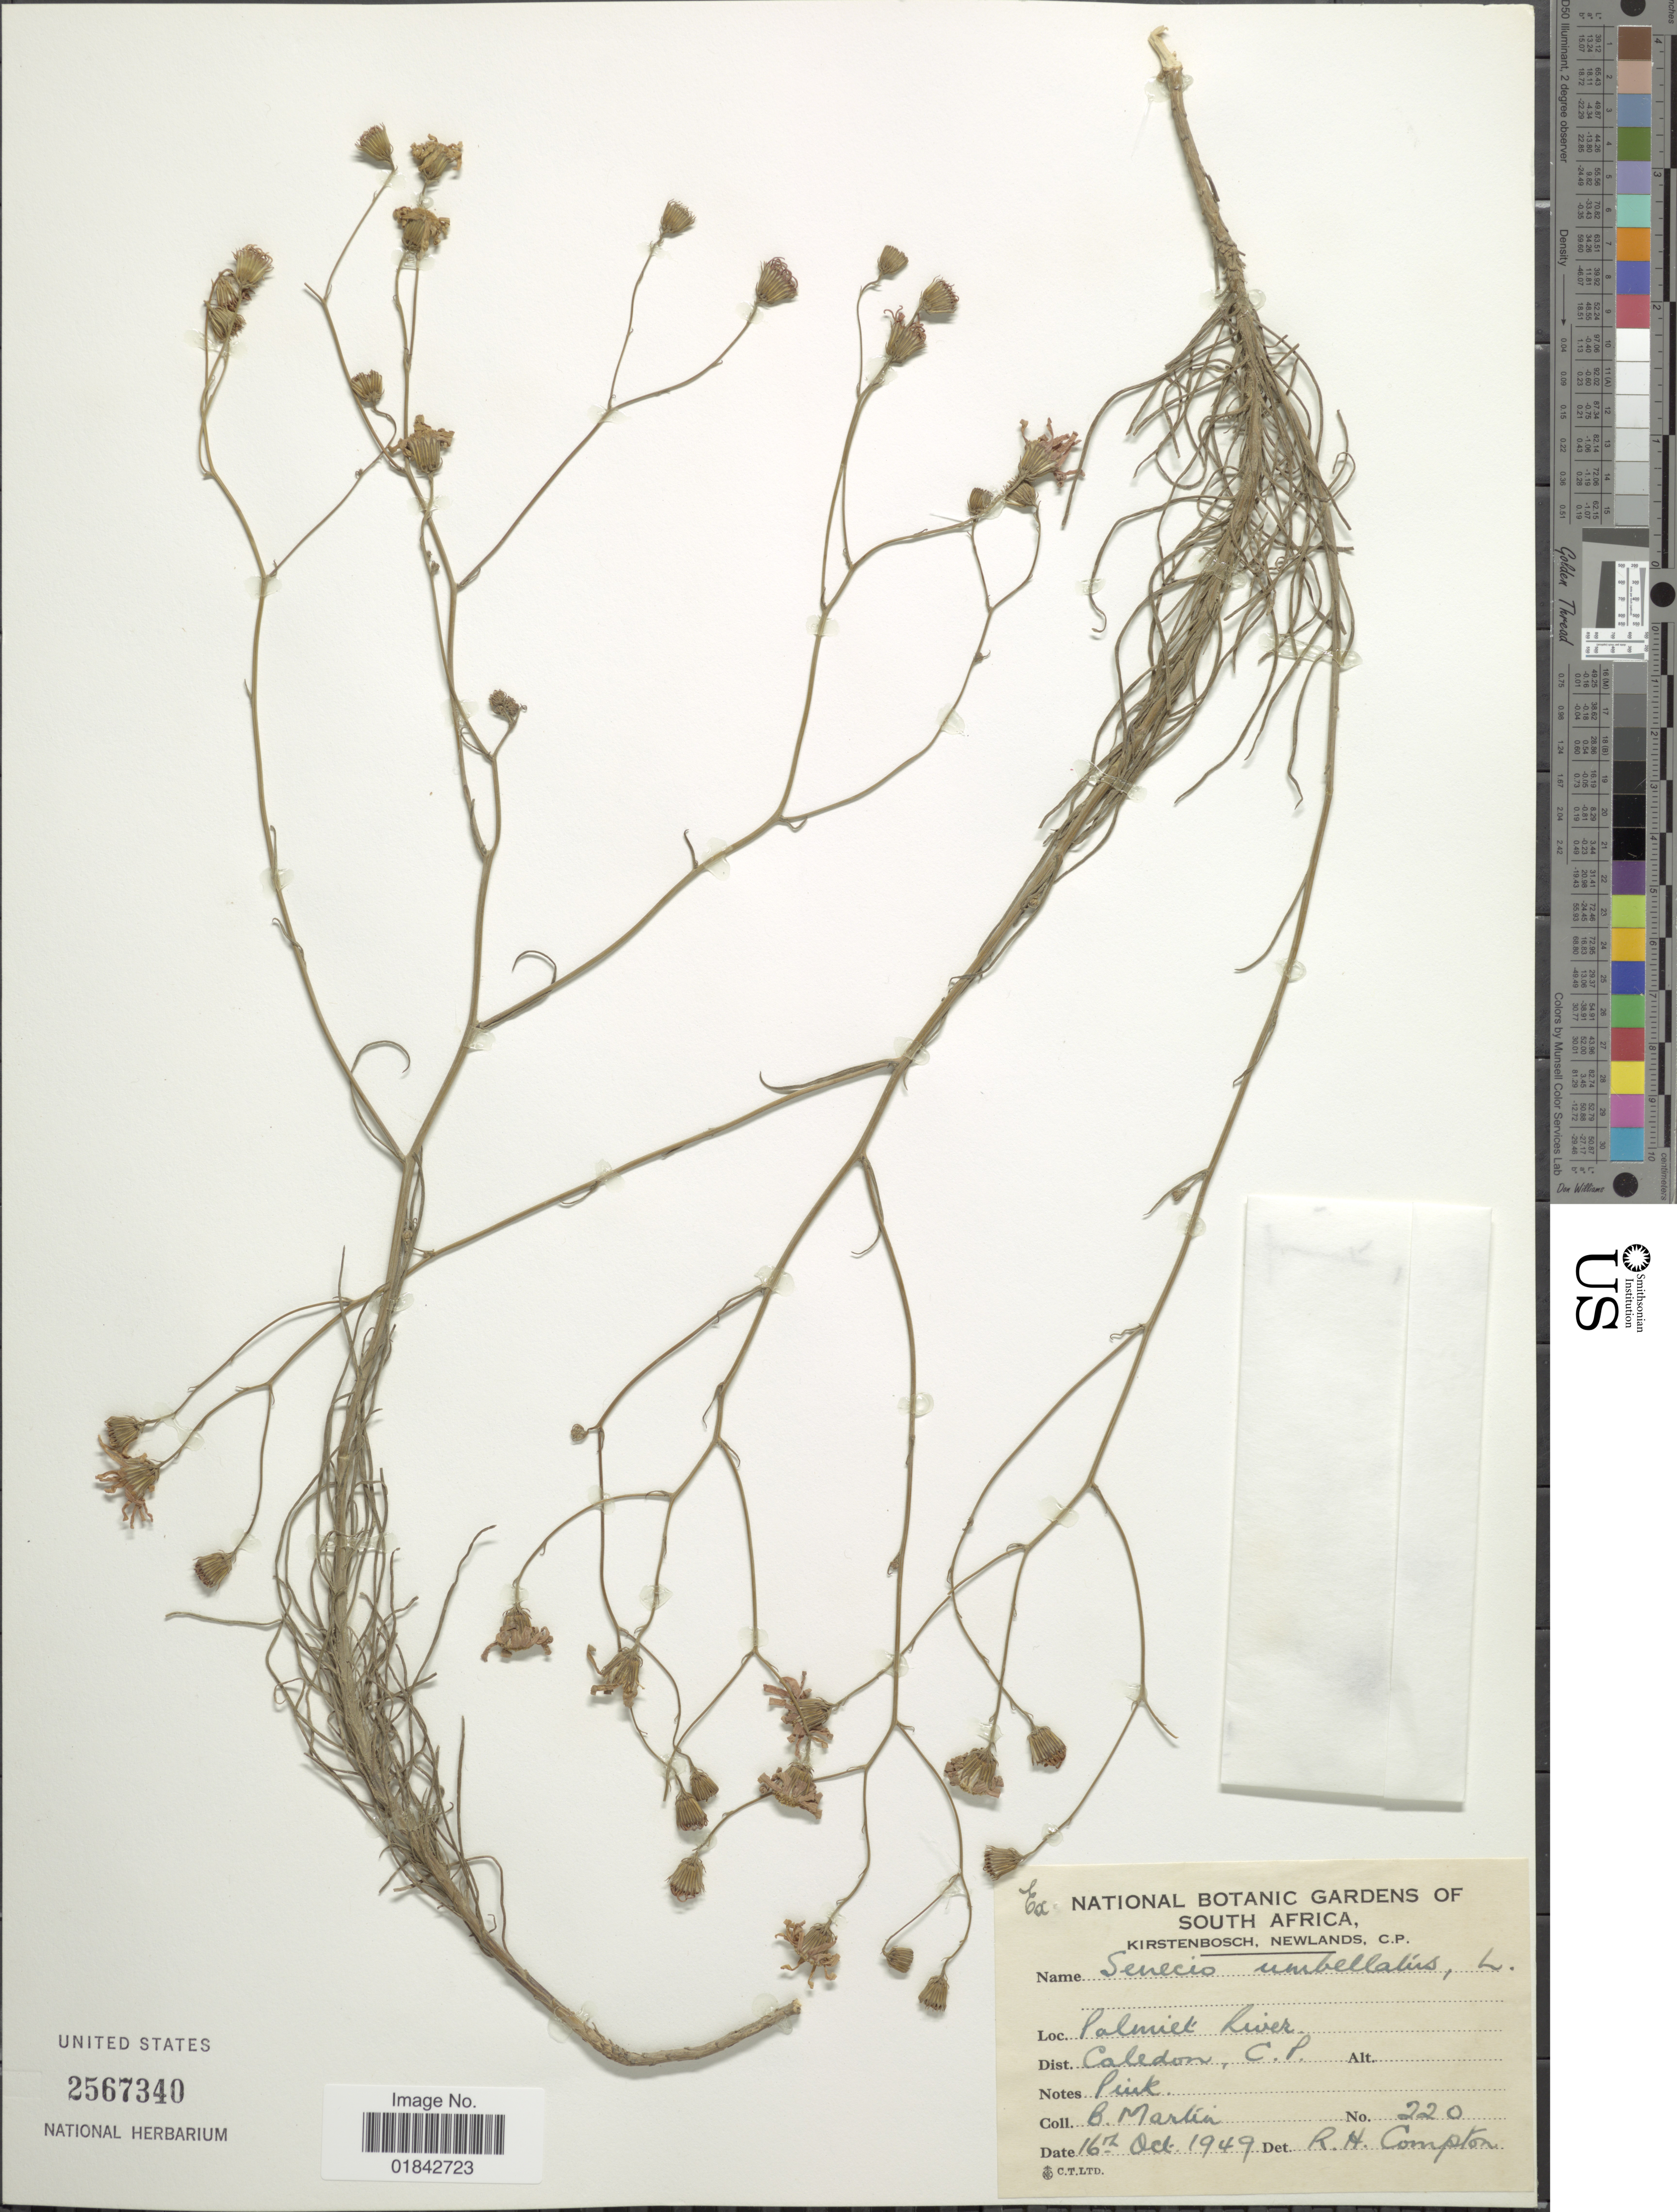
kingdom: Plantae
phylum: Tracheophyta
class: Magnoliopsida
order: Asterales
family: Asteraceae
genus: Senecio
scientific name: Senecio umbellatus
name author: L.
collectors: B. Martin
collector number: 220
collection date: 1949-10-16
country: South Africa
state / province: Western Cape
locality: Palmiet River, Caledon CP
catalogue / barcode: US 2567340